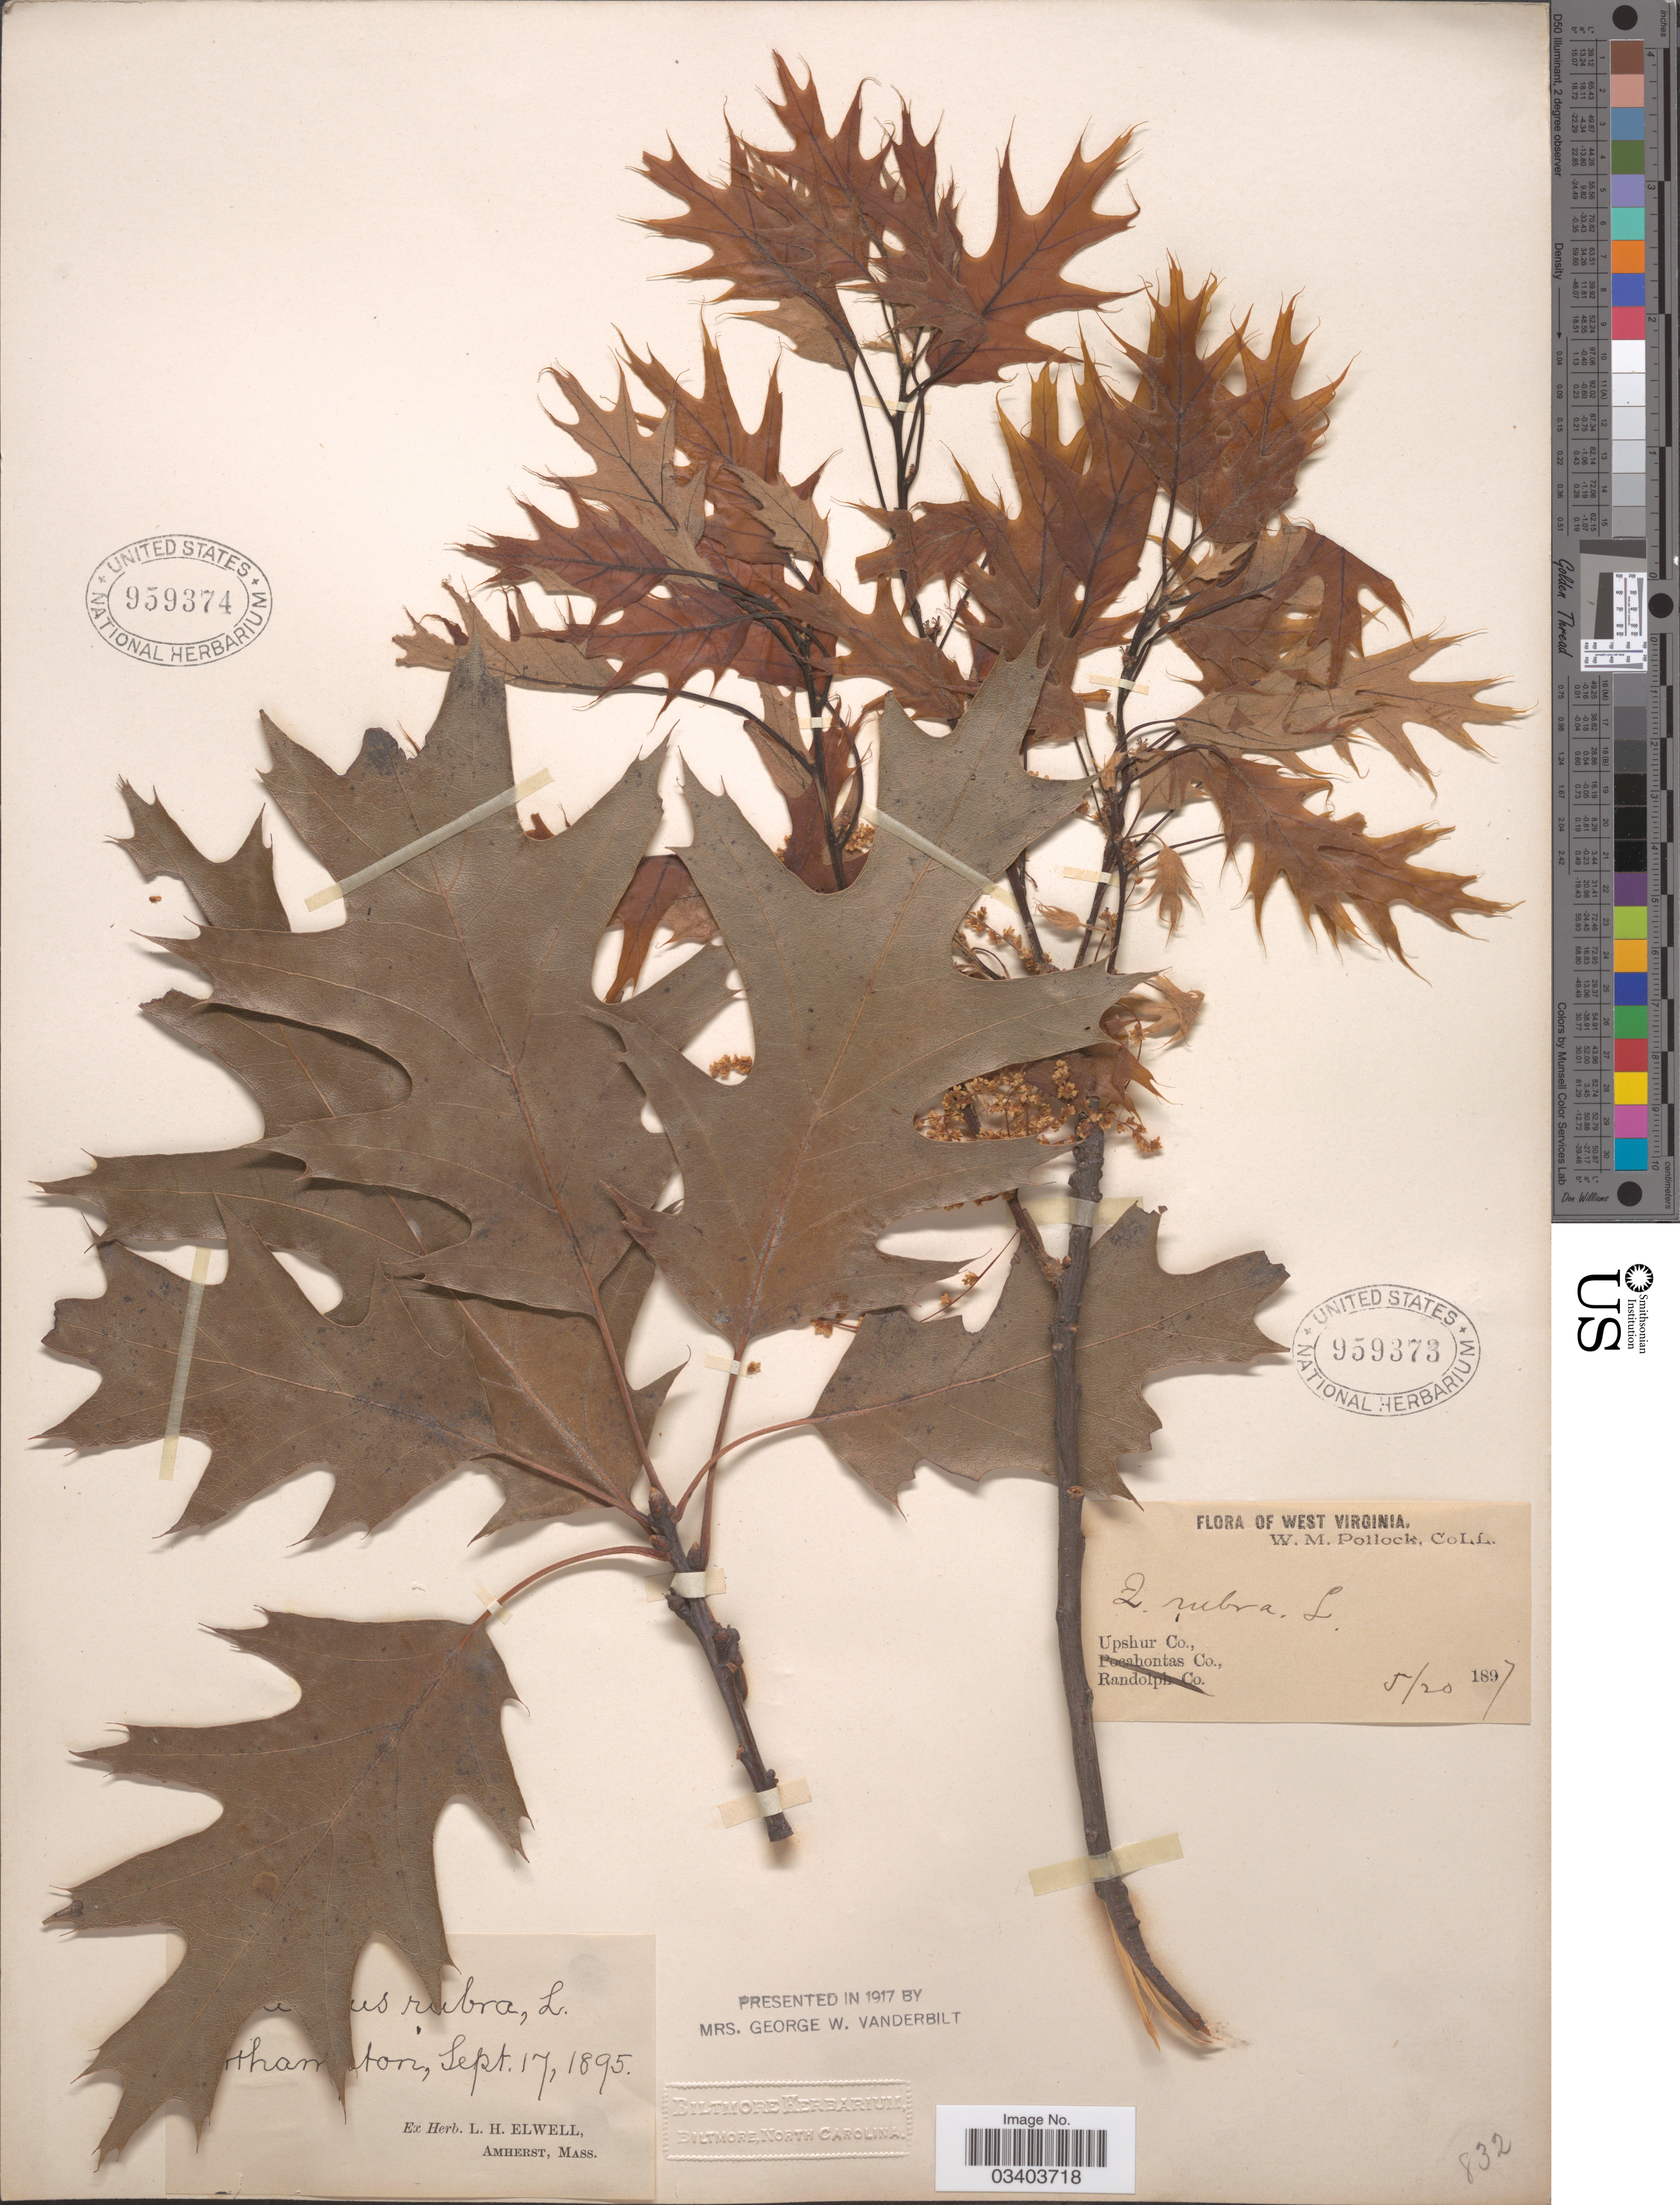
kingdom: Plantae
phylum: Tracheophyta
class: Magnoliopsida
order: Fagales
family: Fagaceae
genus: Quercus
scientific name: Quercus borealis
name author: F. Michx.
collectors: W. M. Pollock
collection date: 1897-05-20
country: United States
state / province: West Virginia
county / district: Upshur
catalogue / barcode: US 959373-2